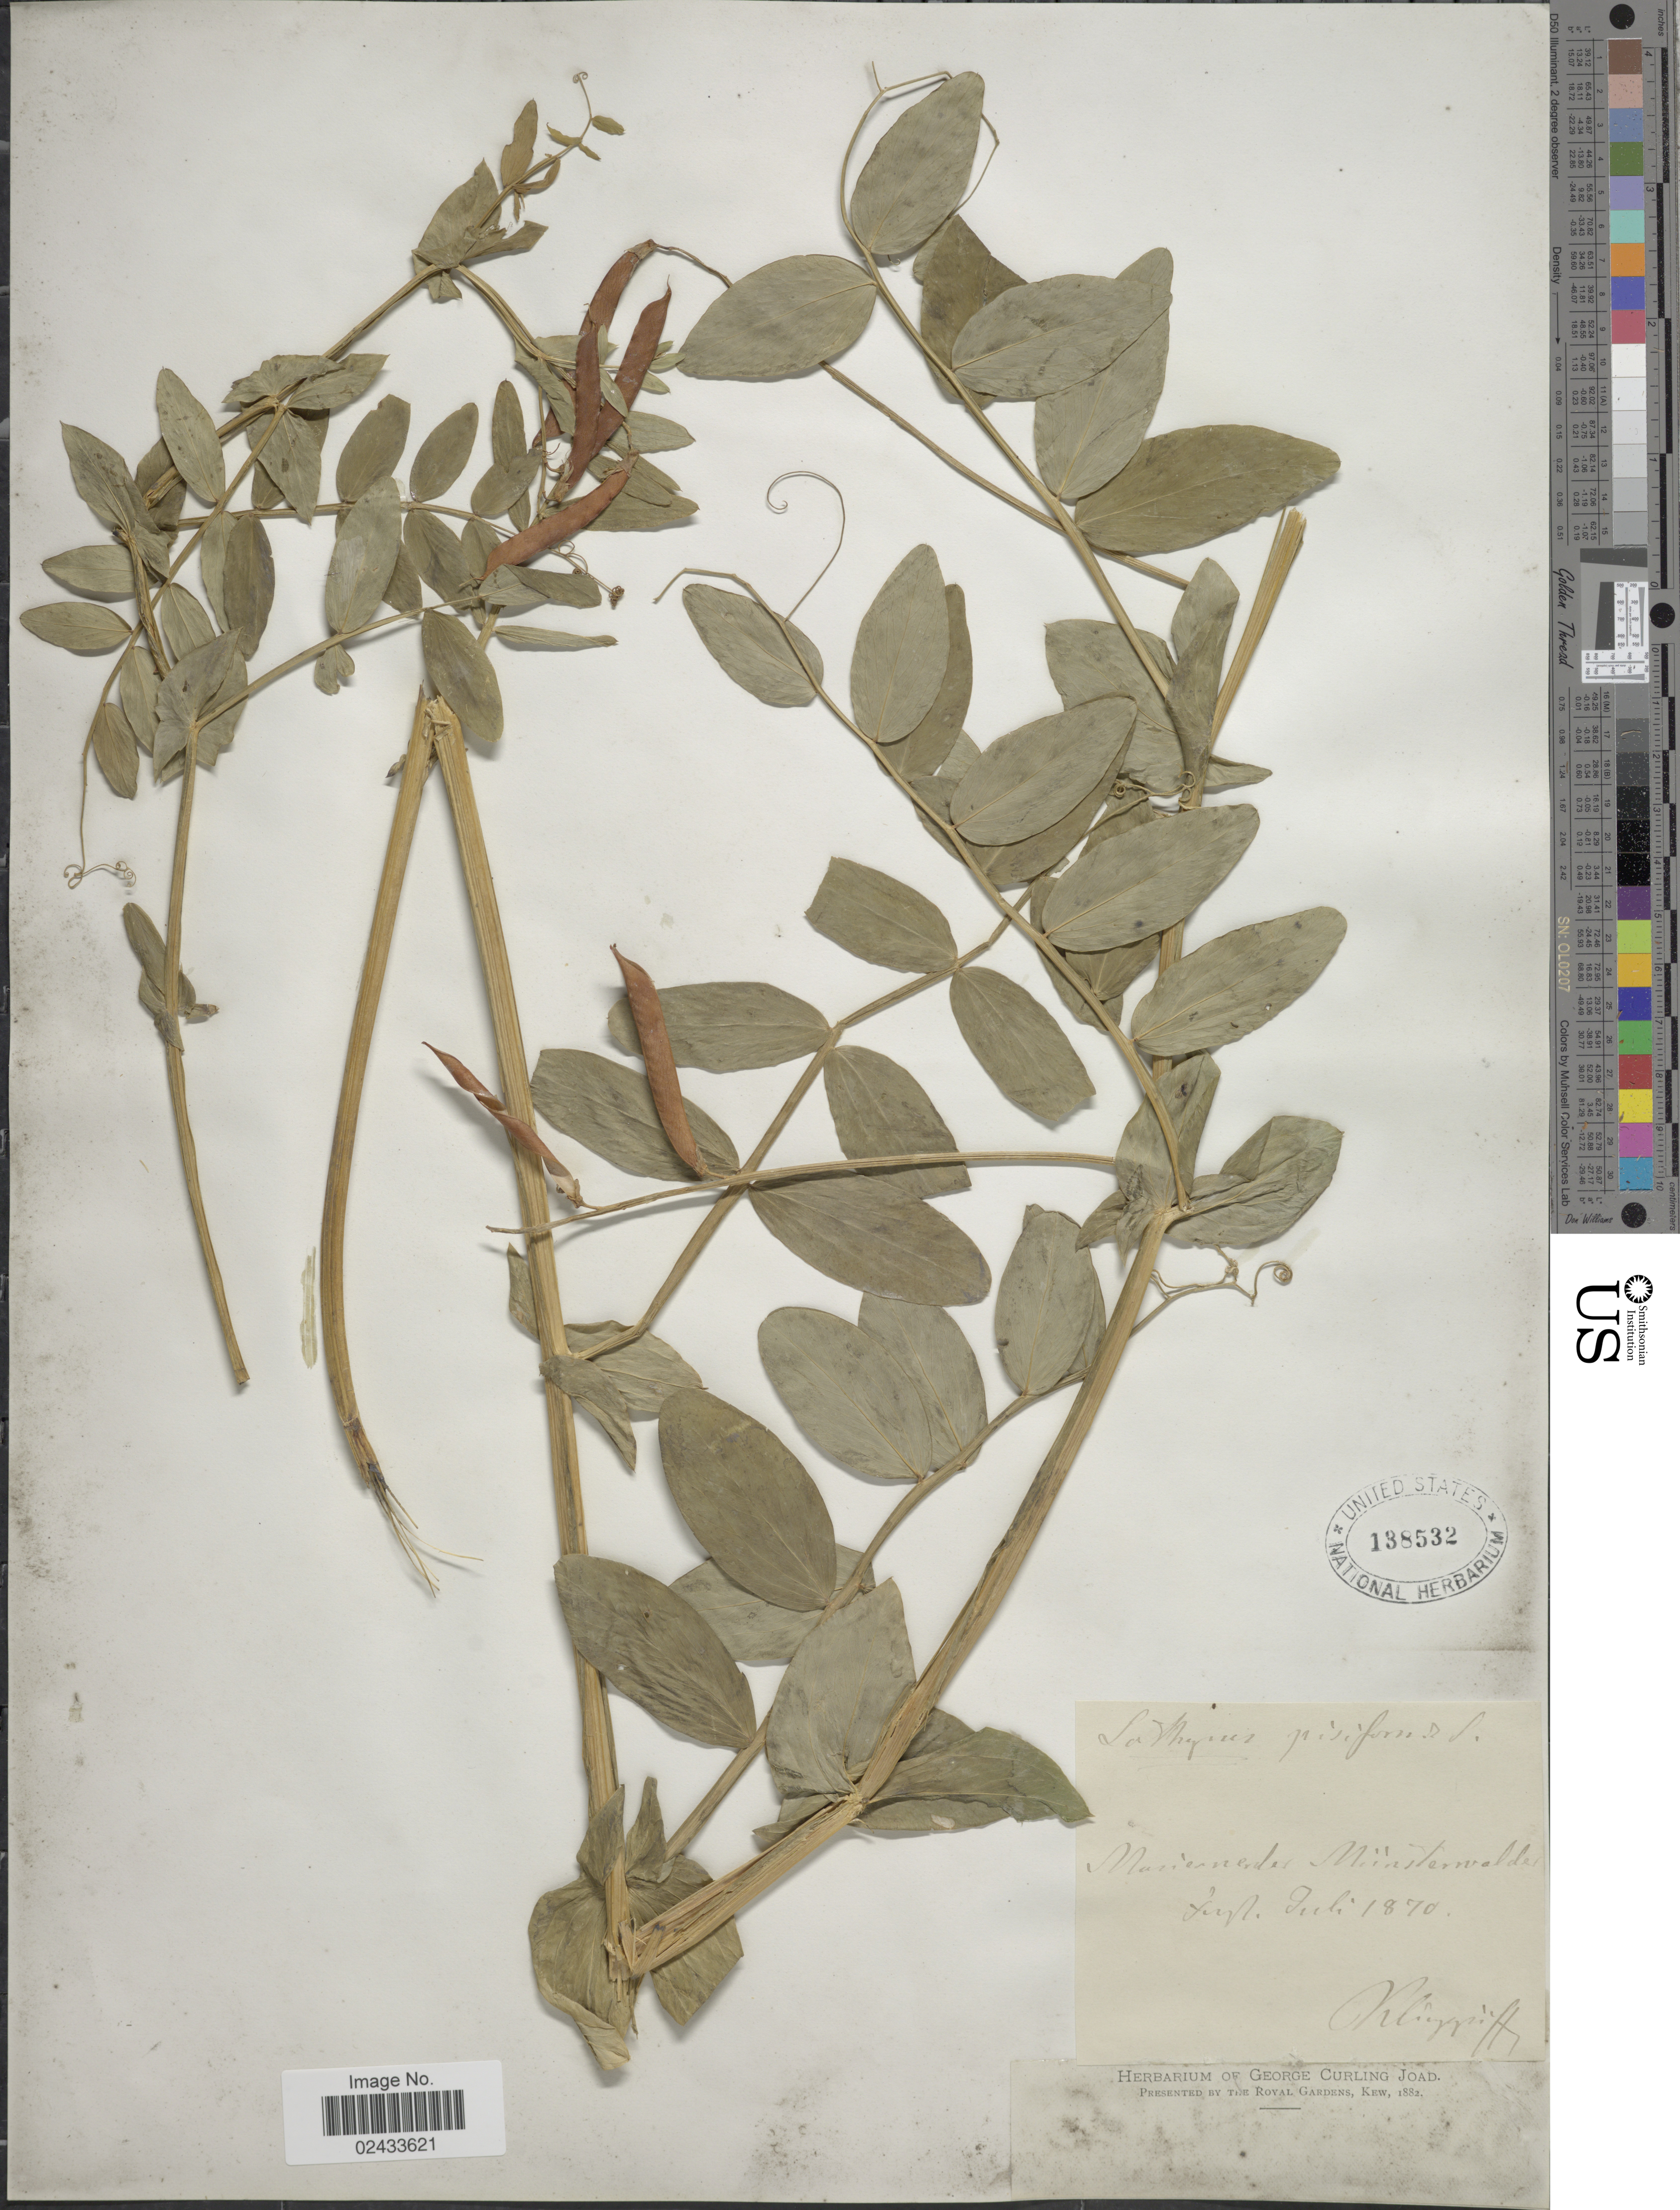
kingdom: Plantae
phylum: Tracheophyta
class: Magnoliopsida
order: Fabales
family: Fabaceae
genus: Lathyrus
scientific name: Lathyrus pisiformis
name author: L.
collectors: Klinggräff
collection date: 1870-07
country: Germany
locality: Marienwerder Munsterwalder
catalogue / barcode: US 138532